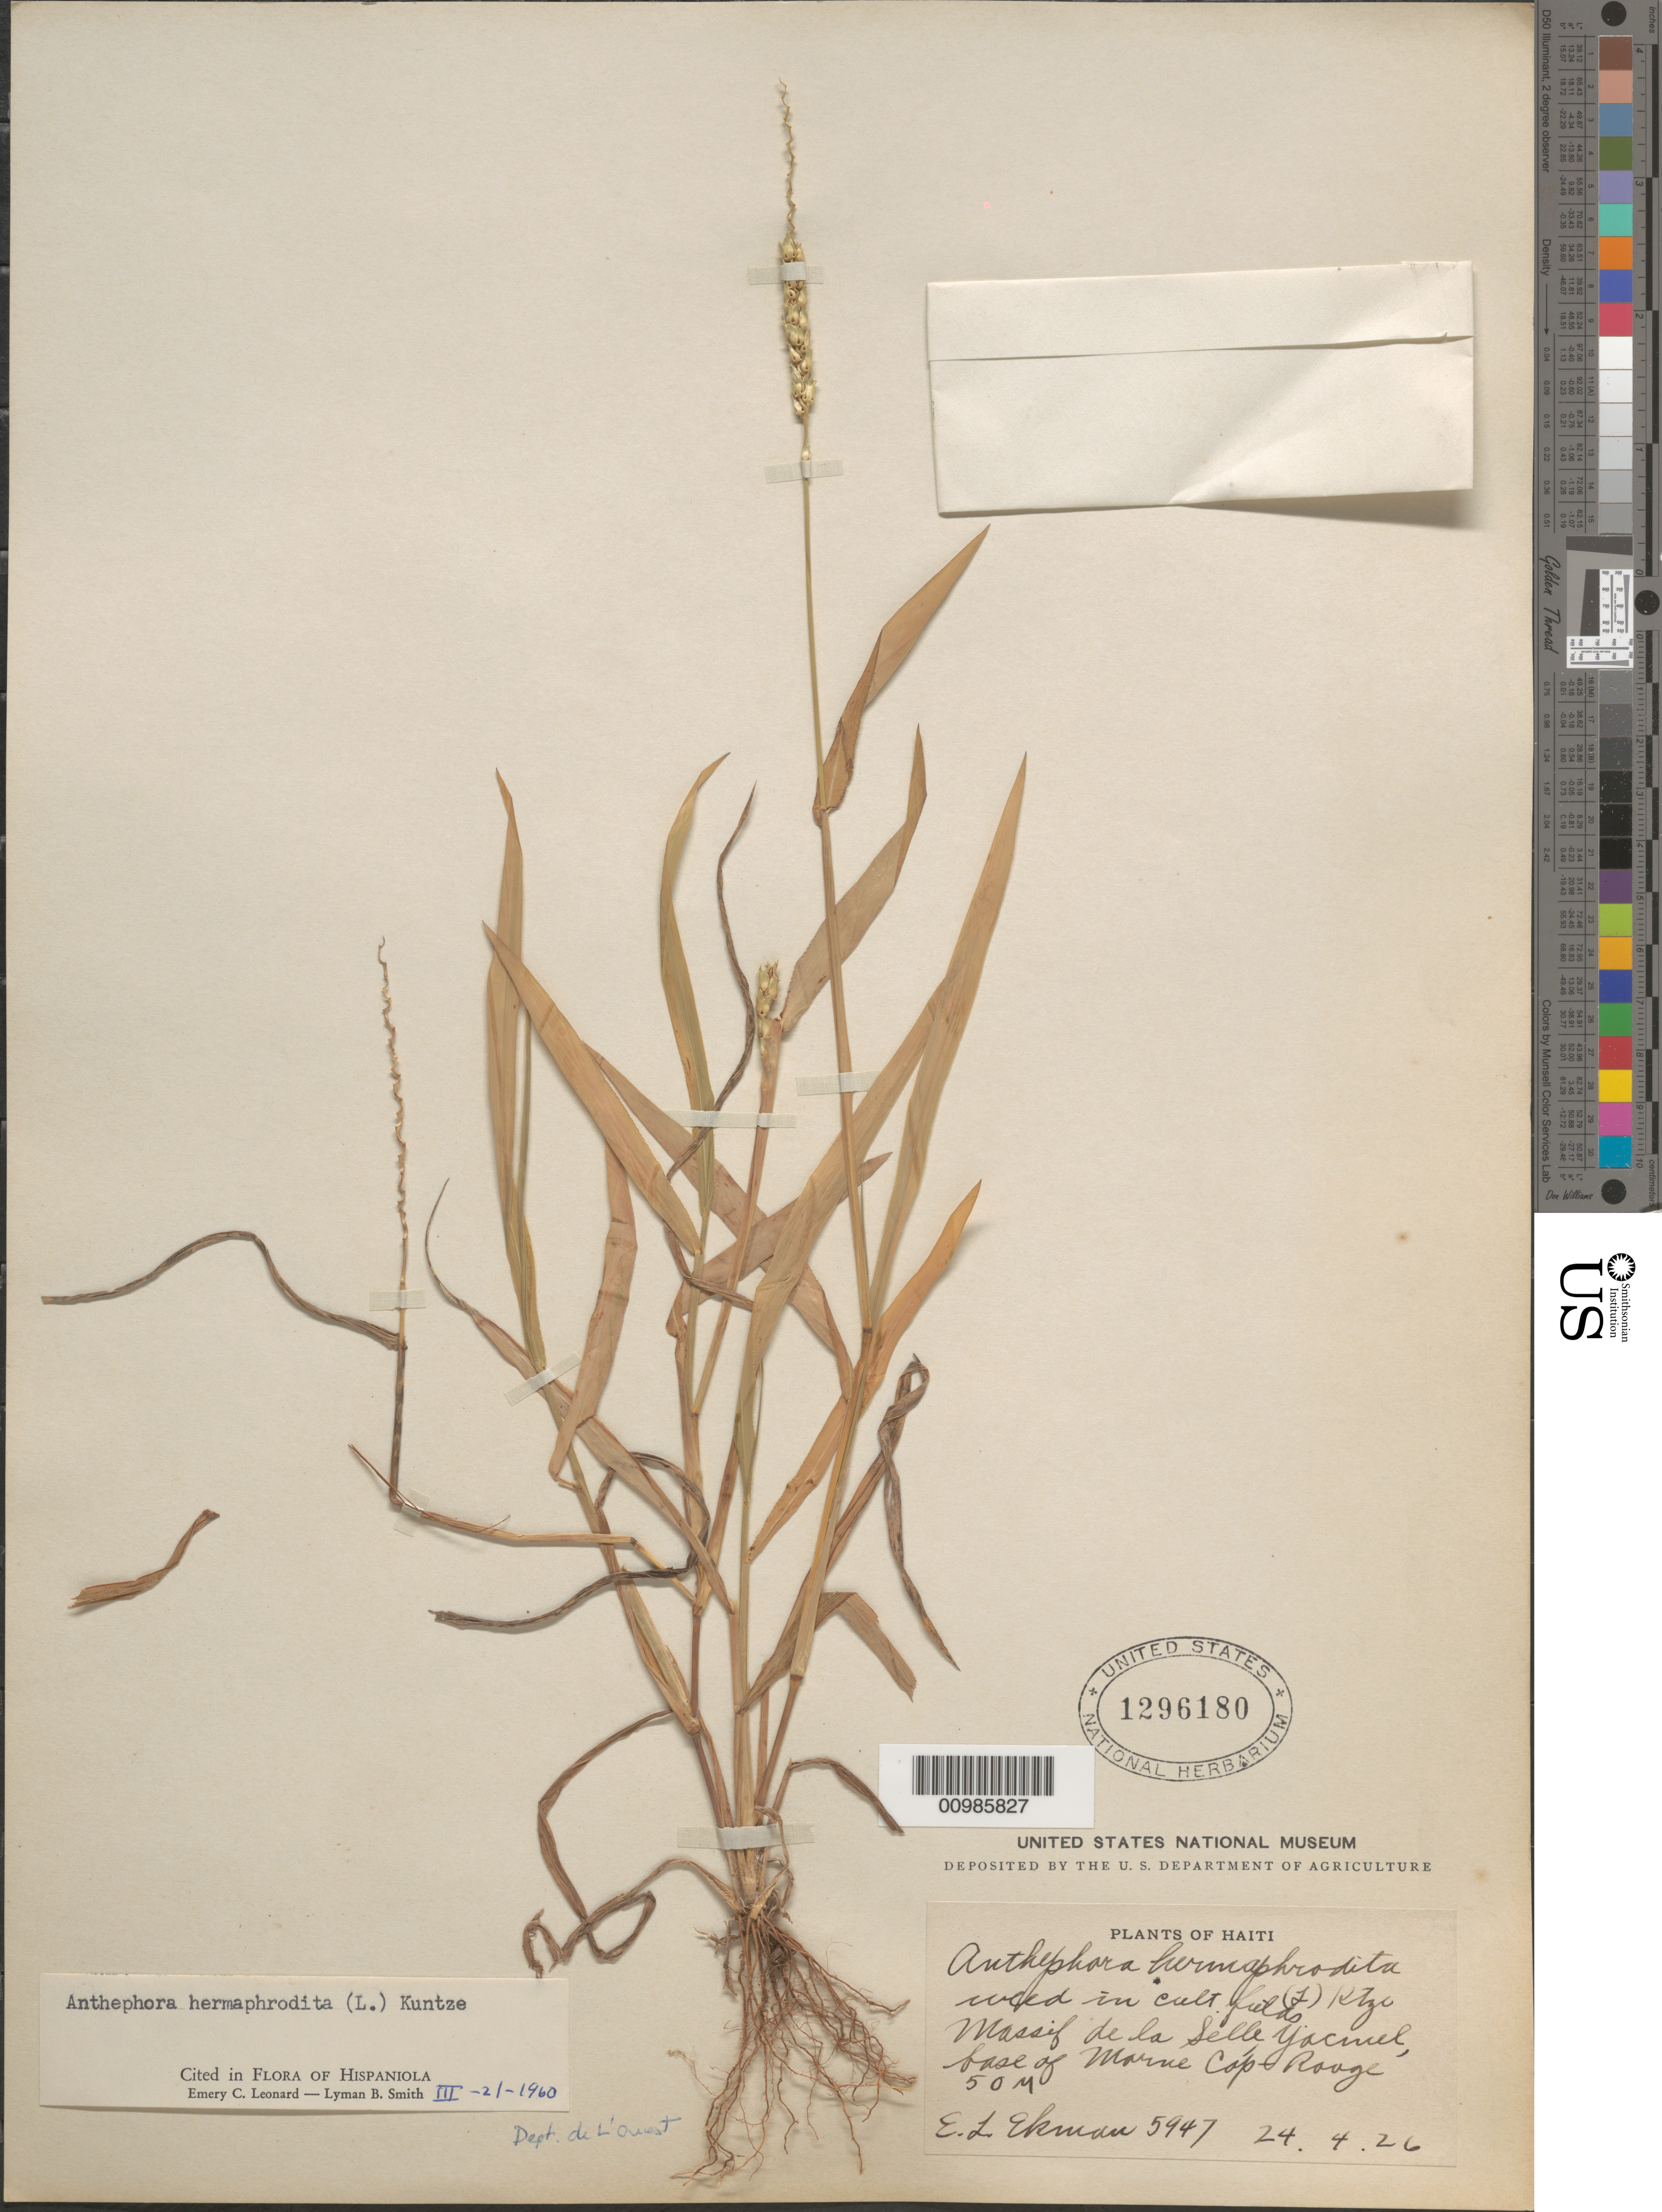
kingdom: Plantae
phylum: Tracheophyta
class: Liliopsida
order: Poales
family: Poaceae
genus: Anthephora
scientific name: Anthephora hermaphrodita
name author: (L.) Kuntze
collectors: E. L. Ekman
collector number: H 5947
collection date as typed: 24 Apr 1926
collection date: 1926-04-24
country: Haiti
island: Hispaniola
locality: Massif de la Selle, Jacmel, base of Morne Cap-Rouge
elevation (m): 50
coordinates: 0 N, 0 E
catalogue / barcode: US 1296180